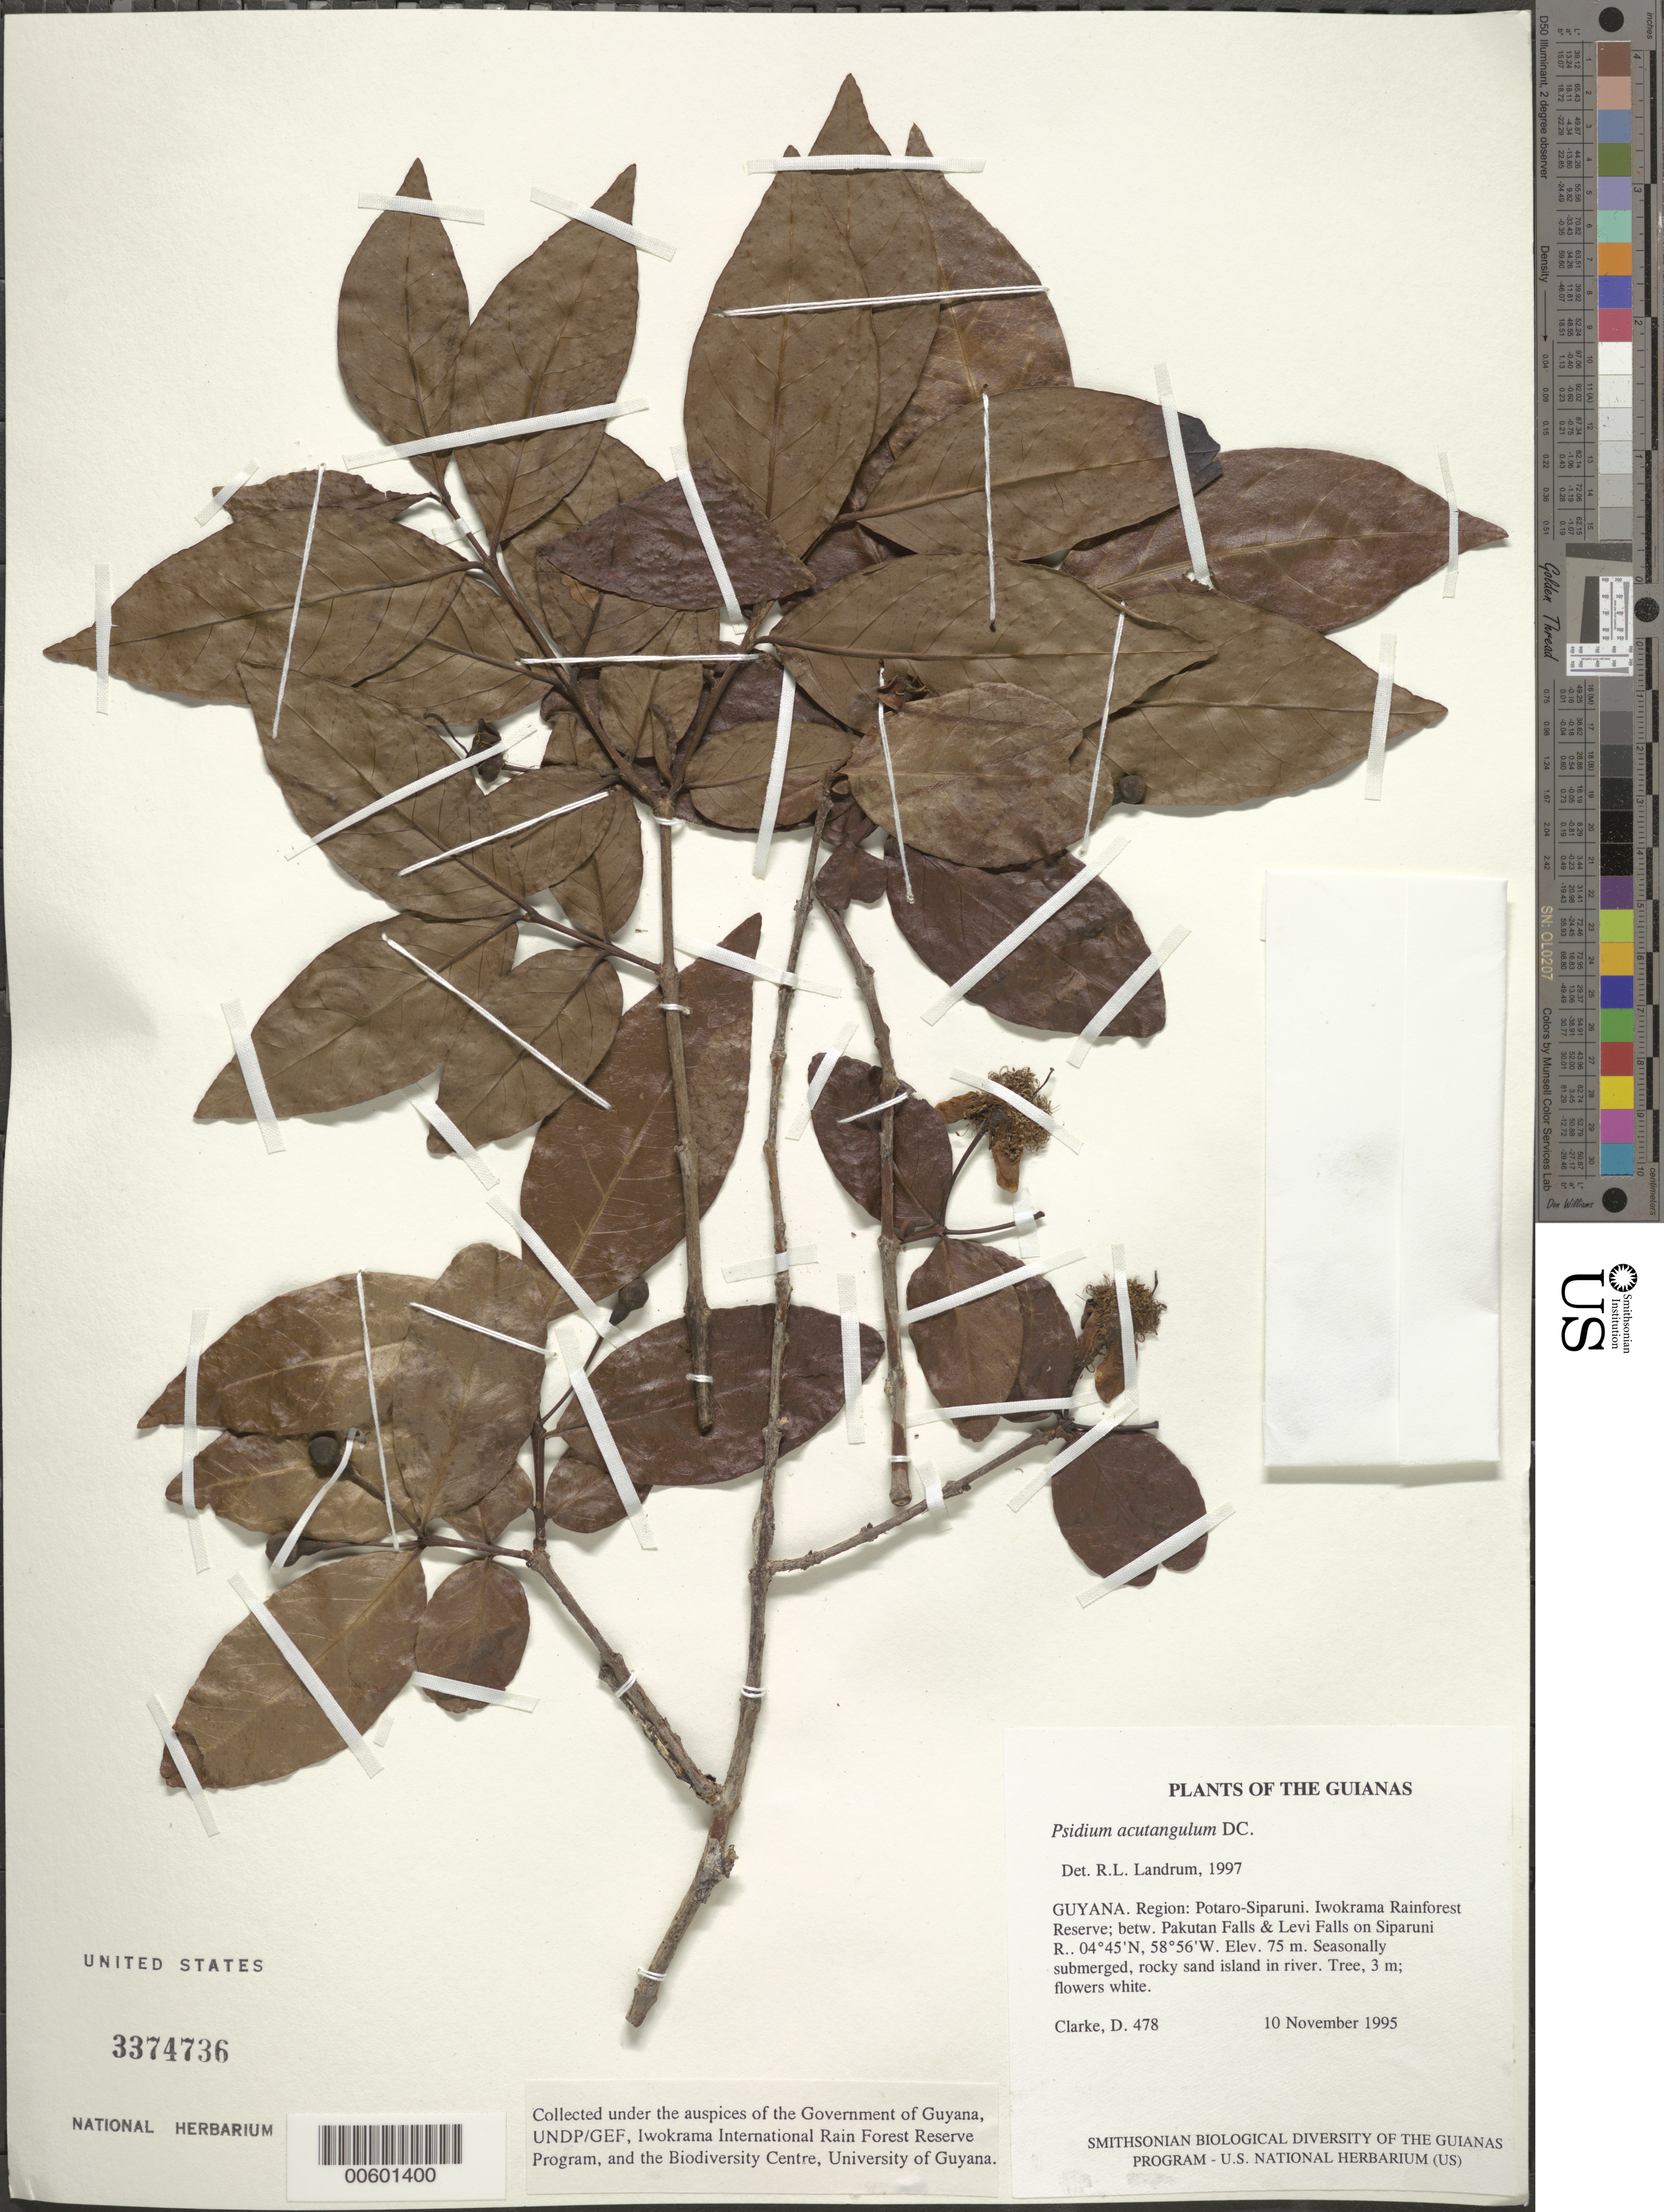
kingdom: Plantae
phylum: Tracheophyta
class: Magnoliopsida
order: Myrtales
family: Myrtaceae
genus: Psidium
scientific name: Psidium acutangulum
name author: (DC.) DC.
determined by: Landrum, L. R.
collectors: H. D. Clarke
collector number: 478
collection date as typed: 10 November 1995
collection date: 1995-11-10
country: Guyana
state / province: Potaro-Siparuni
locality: Iwokrama Rainforest Reserve; betw. Pakutau Falls & Levi Falls on Siparuni R.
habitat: Seasonally submerged, rocky sand island in river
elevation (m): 75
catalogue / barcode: US 3374736